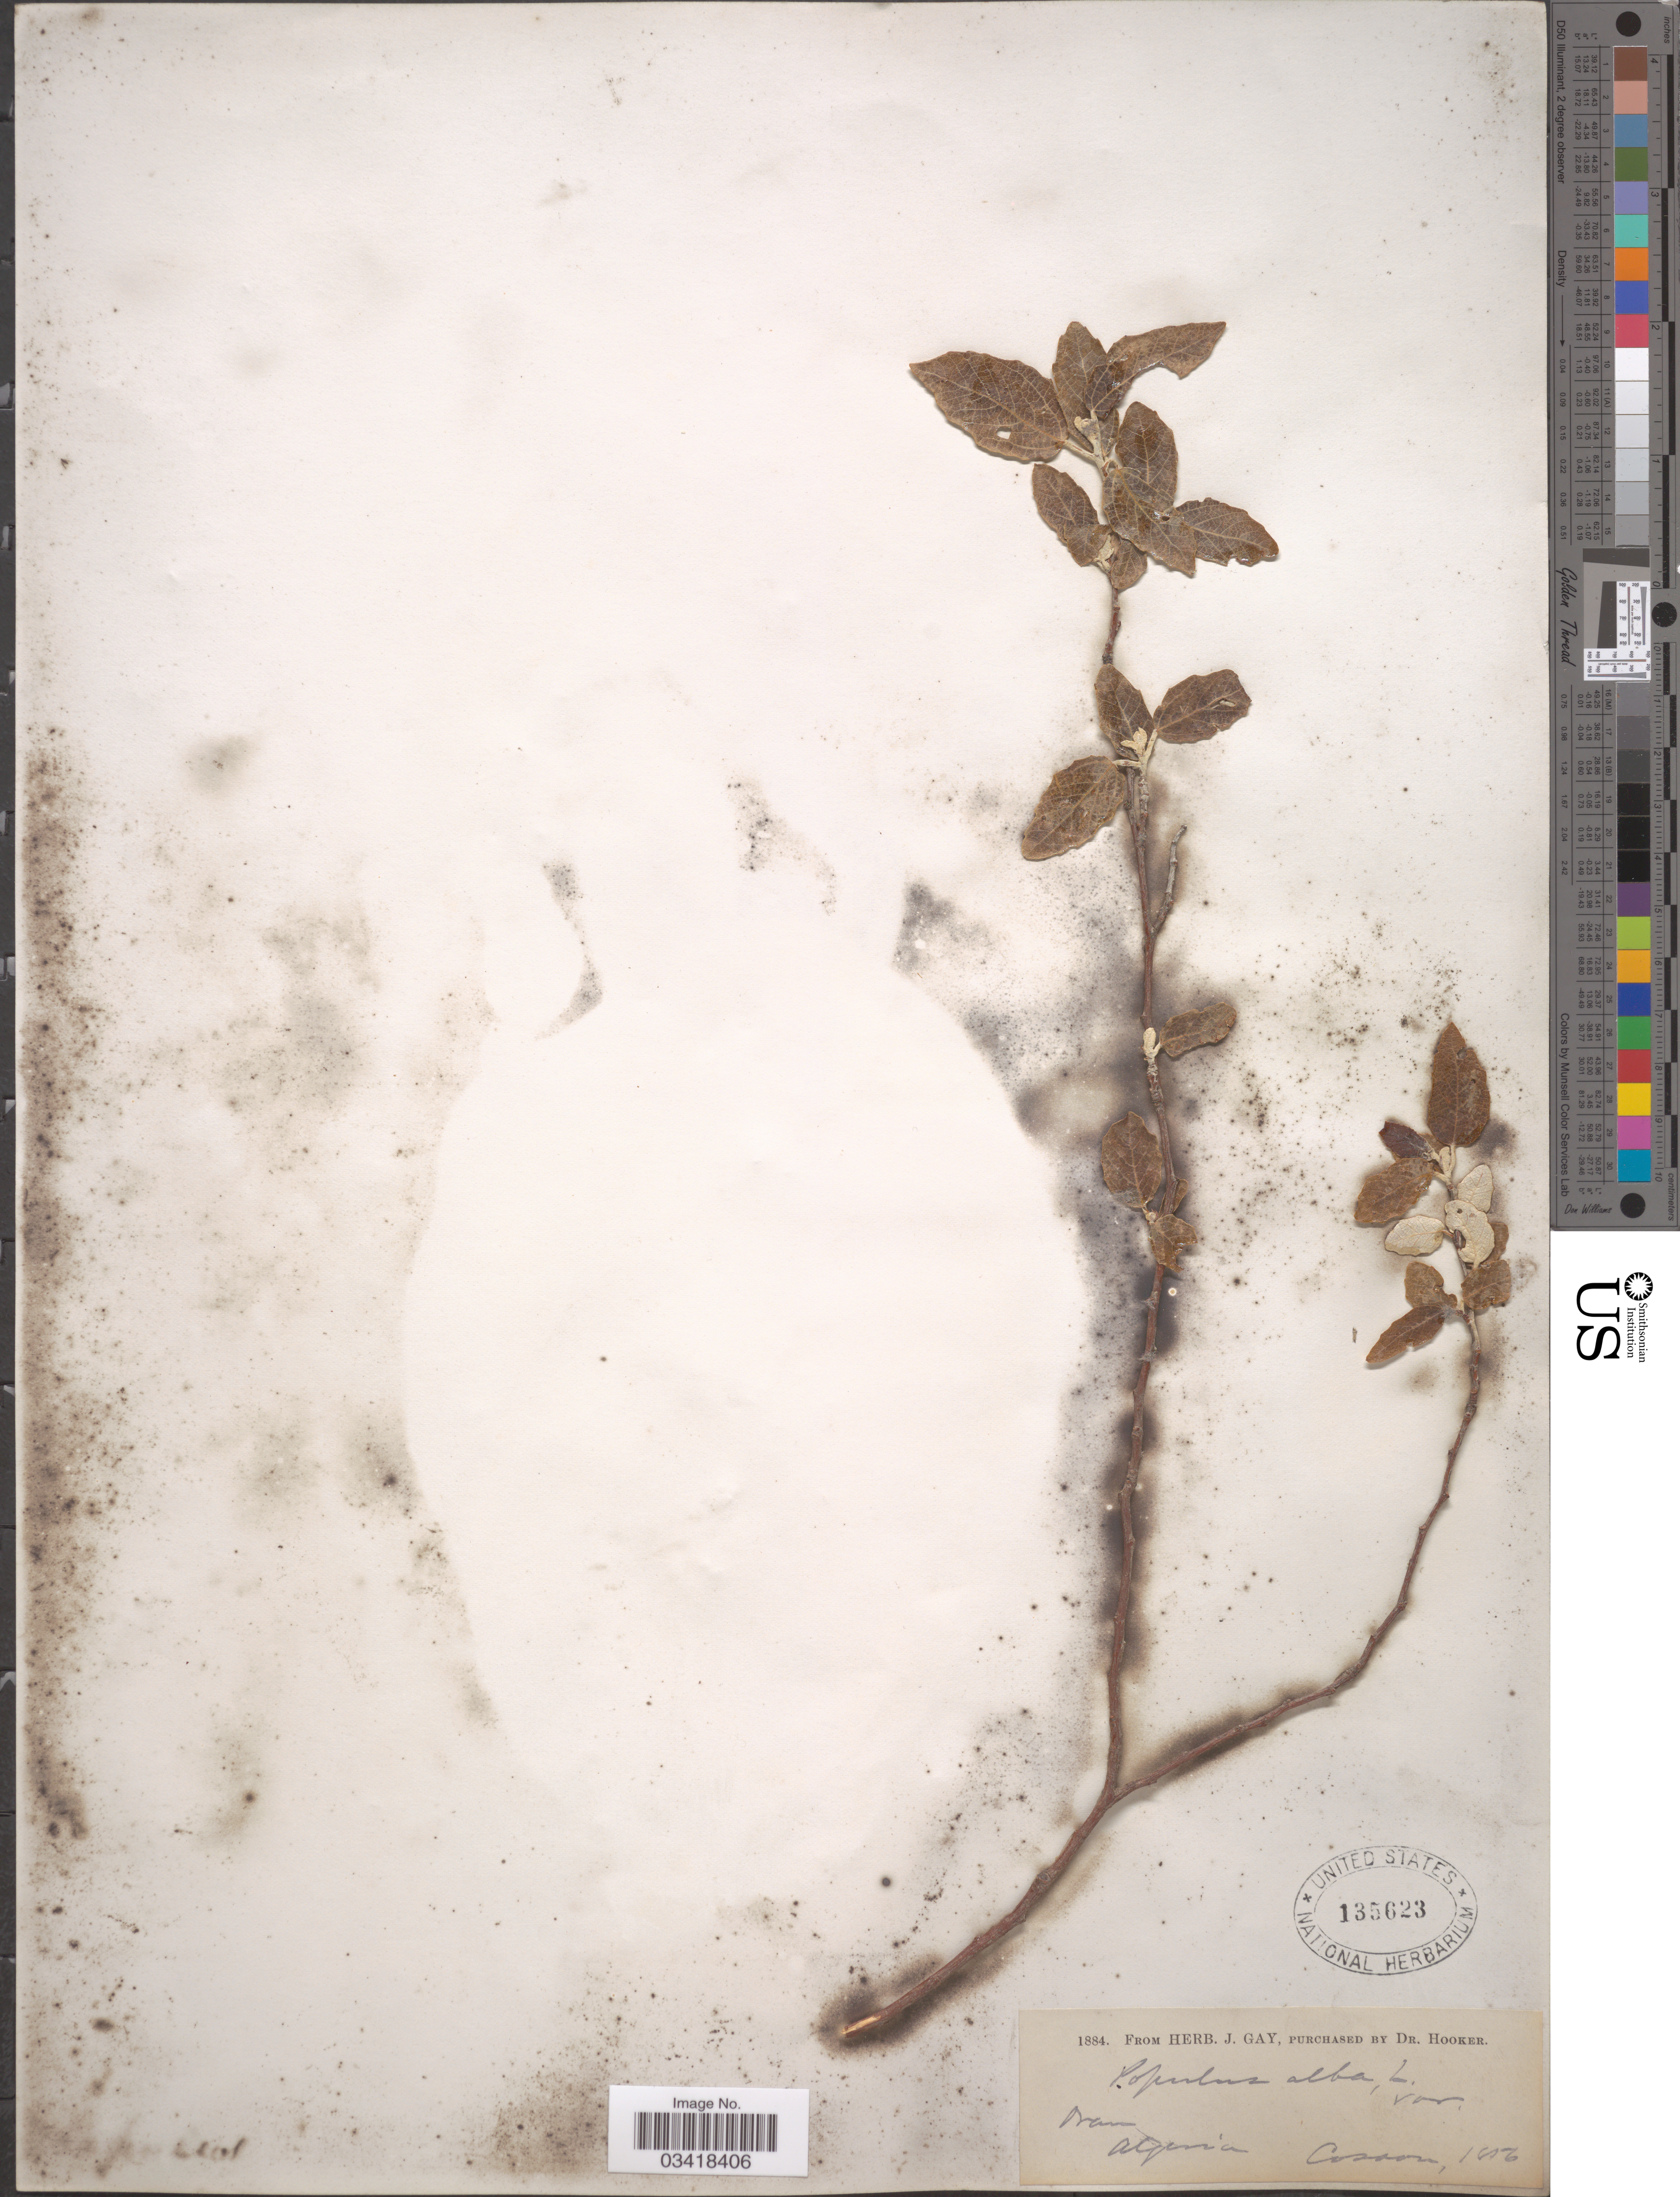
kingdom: Plantae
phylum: Tracheophyta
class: Magnoliopsida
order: Malpighiales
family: Salicaceae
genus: Populus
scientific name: Populus alba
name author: L.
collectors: -. Cosson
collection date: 1856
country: Algeria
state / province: Oran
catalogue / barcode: US 135623